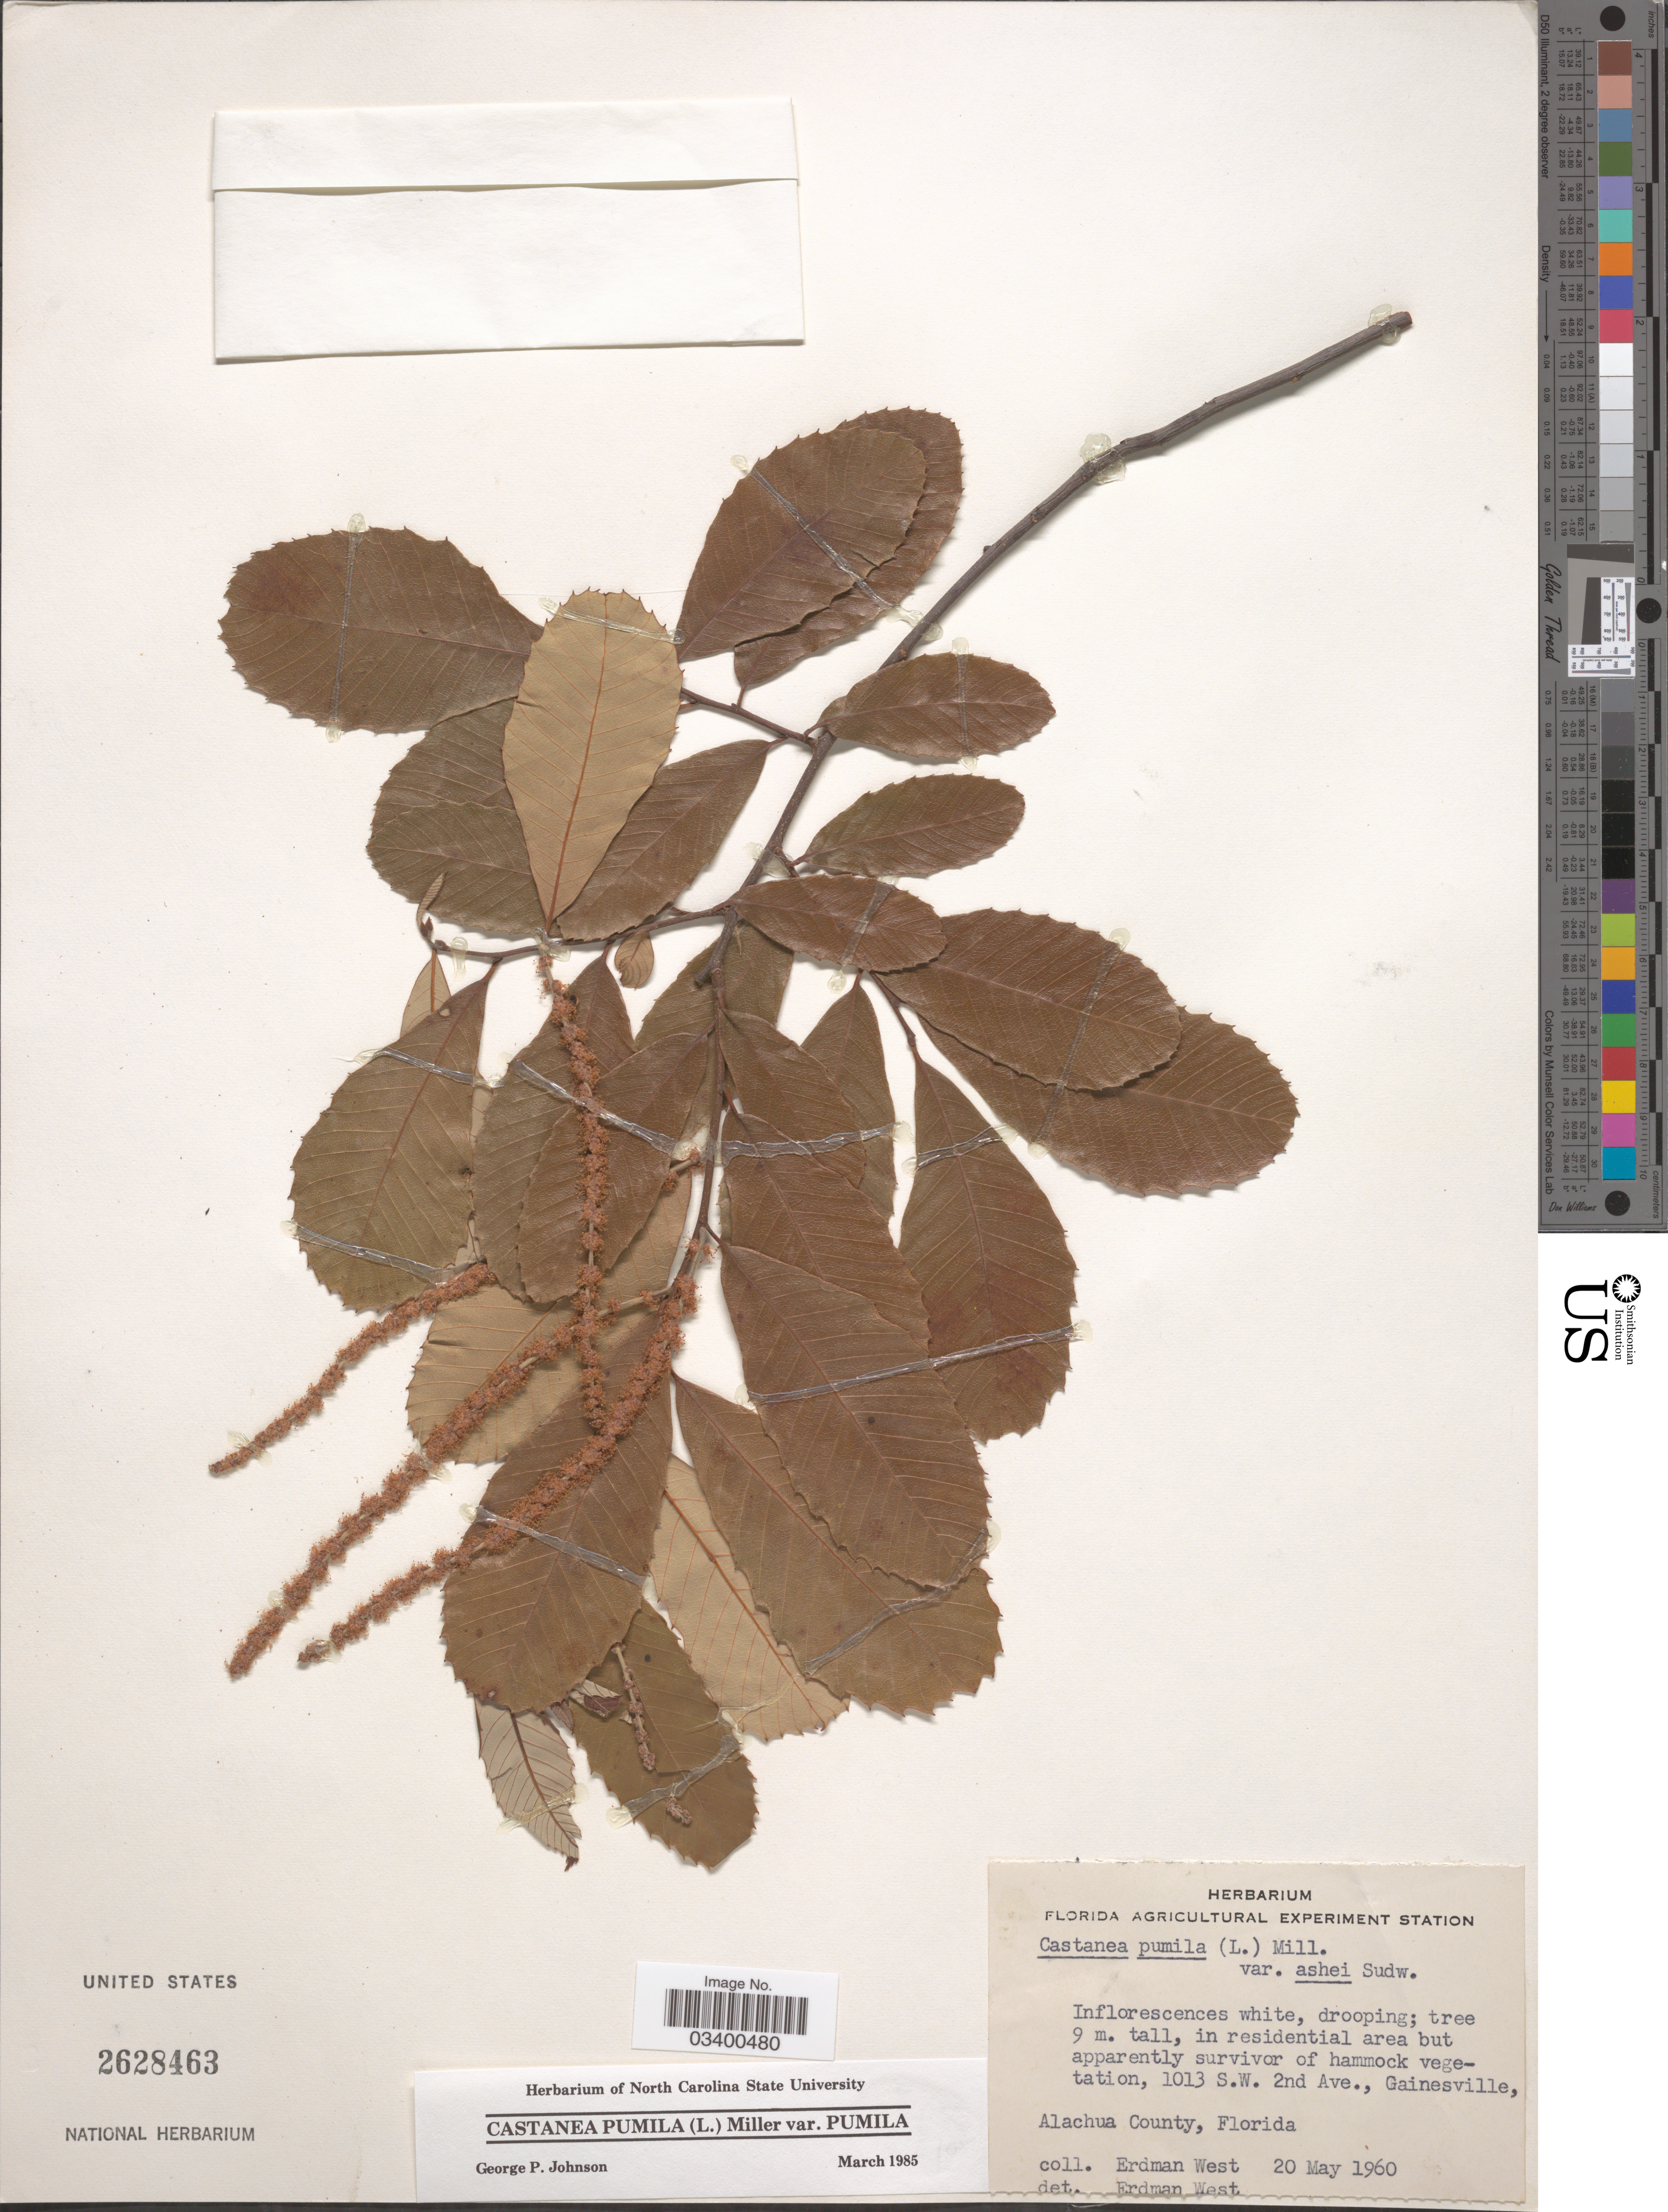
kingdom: Plantae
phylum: Tracheophyta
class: Magnoliopsida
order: Fagales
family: Fagaceae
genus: Castanea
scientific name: Castanea pumila var. pumila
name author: (L.) Mill.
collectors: E. West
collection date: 1960-05-20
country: United States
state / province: Florida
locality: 1013 S.W. 2nd Ave., Gainesville, Alachua County.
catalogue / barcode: US 2628463